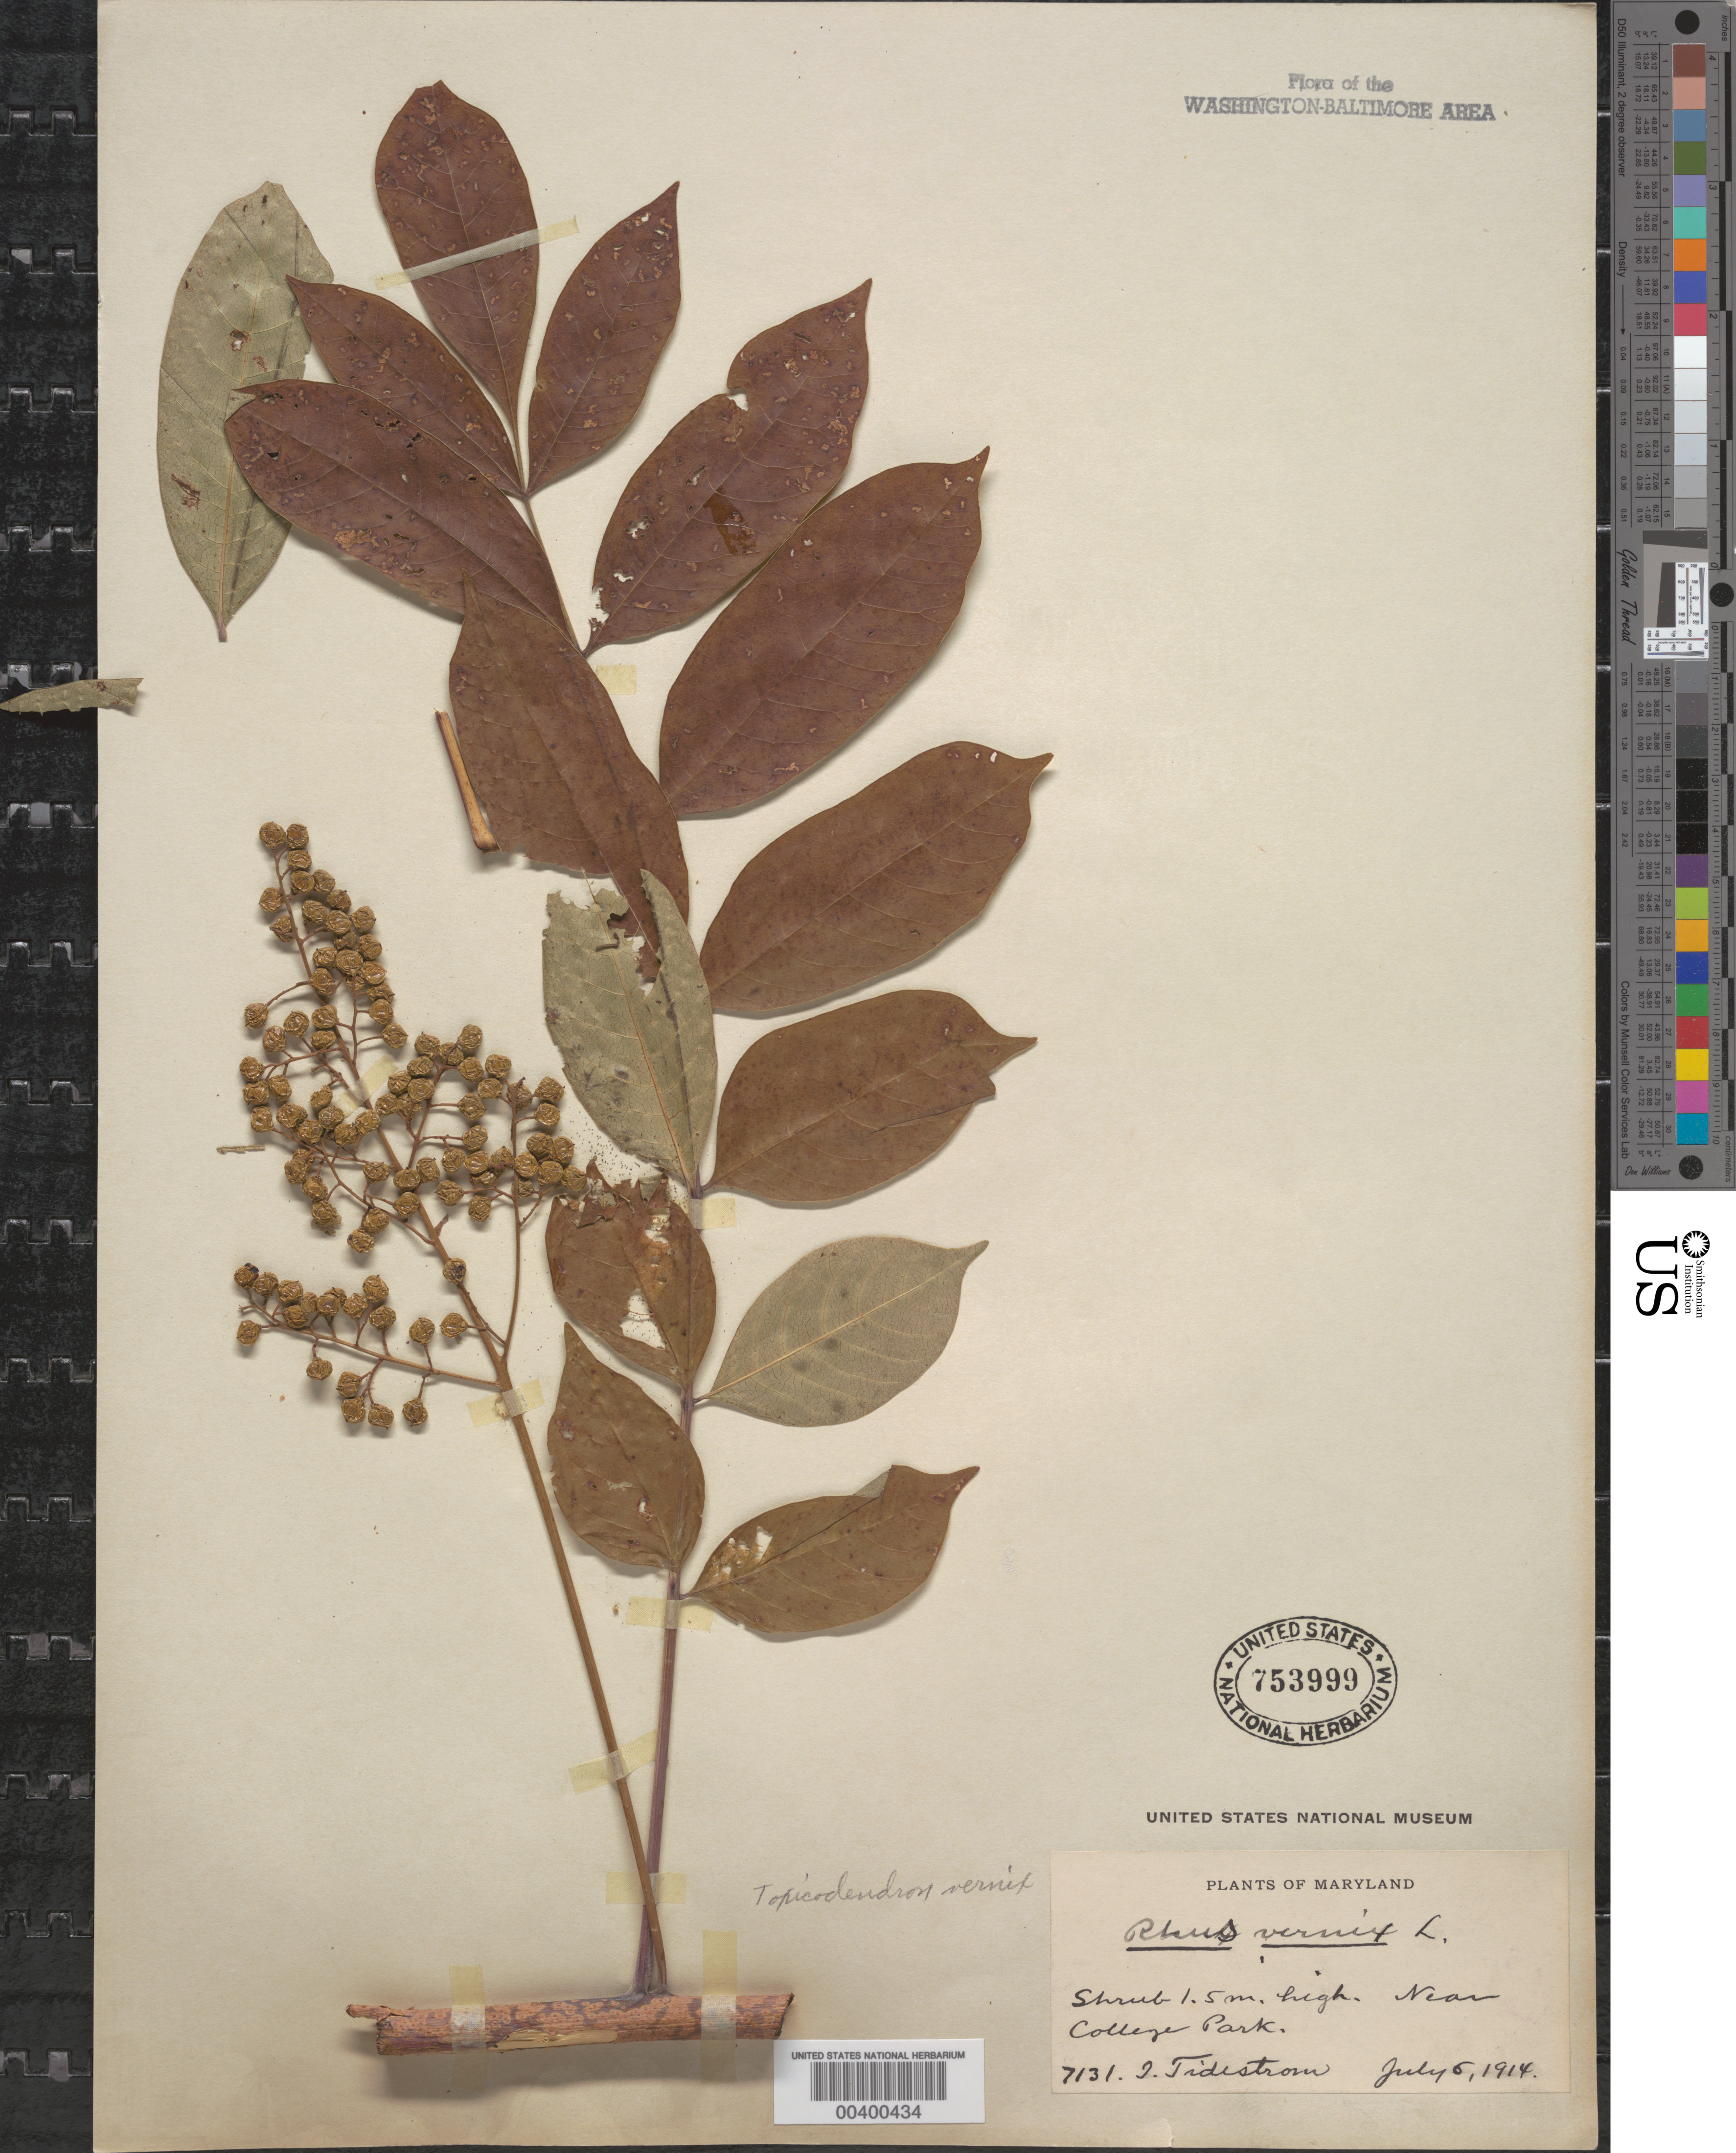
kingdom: Plantae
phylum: Tracheophyta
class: Magnoliopsida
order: Sapindales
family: Anacardiaceae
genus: Toxicodendron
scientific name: Toxicodendron vernix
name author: (L.) Kuntze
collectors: I. F. Tidestrom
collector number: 7131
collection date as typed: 05 Jul 1914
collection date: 1914-07-05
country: United States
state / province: Maryland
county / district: Prince George's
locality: Near College Park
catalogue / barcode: US 753999